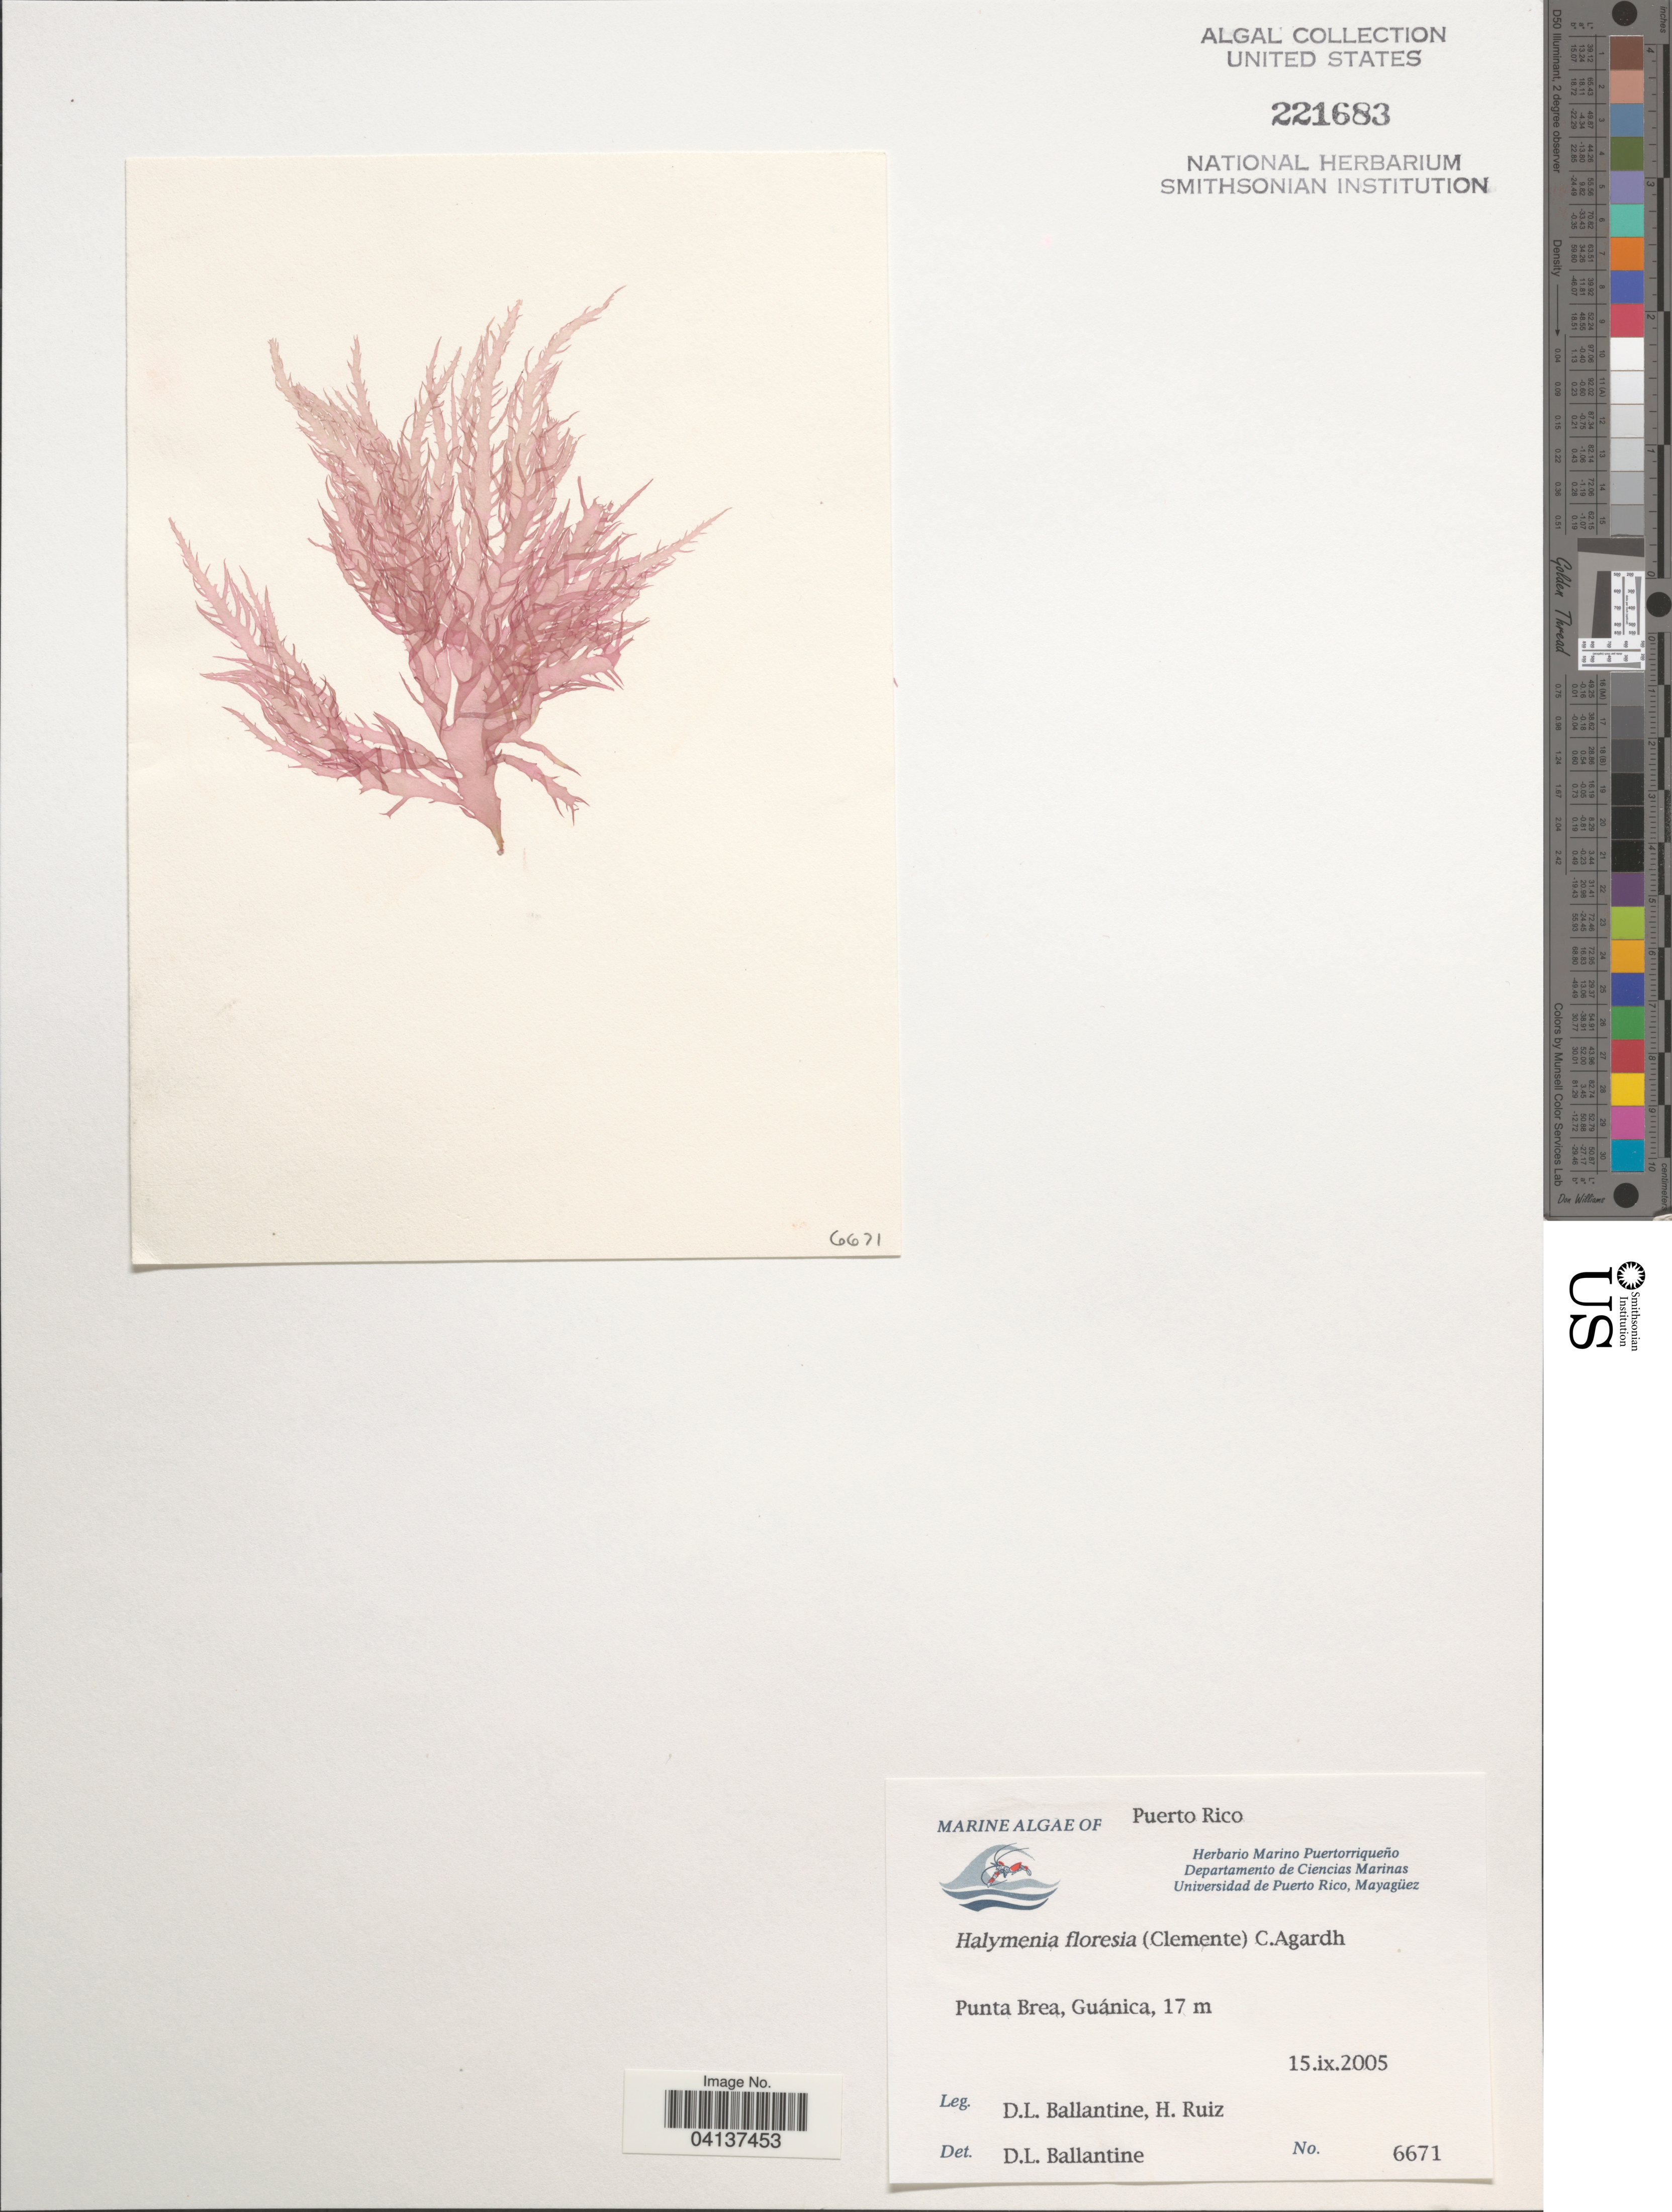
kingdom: Plantae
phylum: Rhodophyta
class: Florideophyceae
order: Halymeniales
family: Halymeniaceae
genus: Halymenia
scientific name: Halymenia floresii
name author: (Clemente) C. Agardh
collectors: D.L. Ballantine & H. Ruiz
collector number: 6671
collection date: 2005-09-15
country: Puerto Rico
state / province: Guánica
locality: Punta Brea.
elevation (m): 17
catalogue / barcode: US 221683